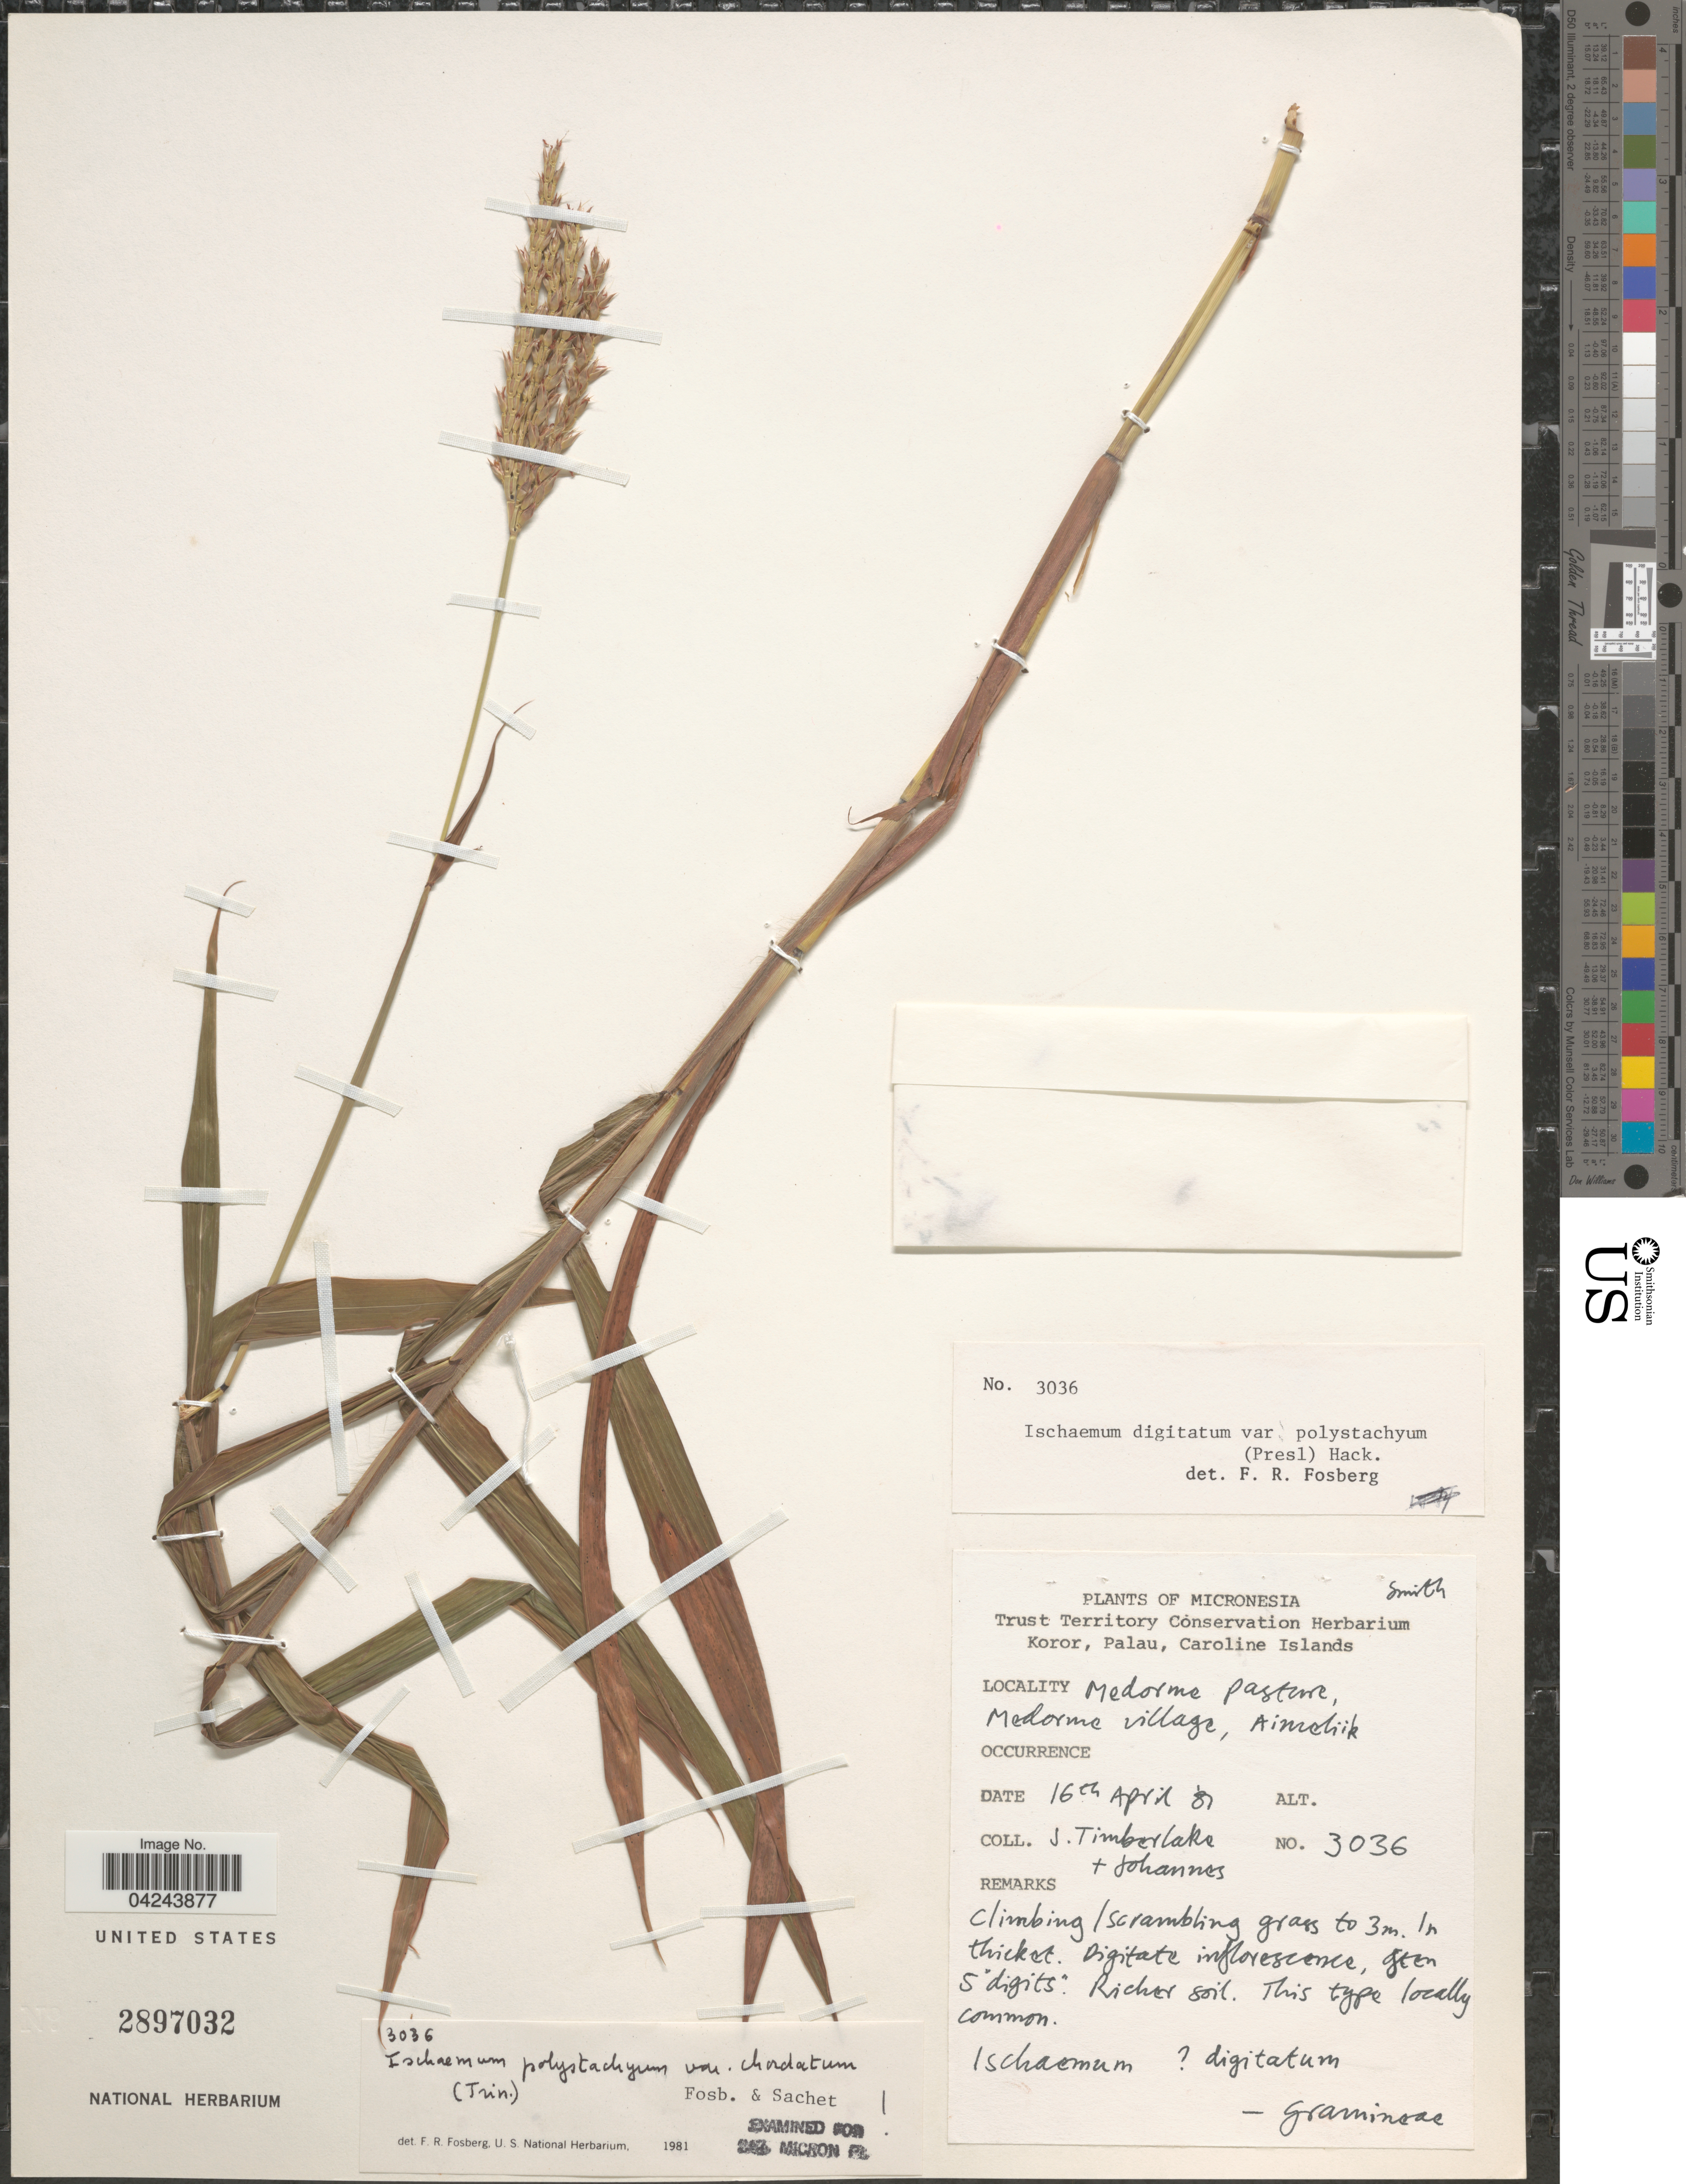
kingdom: Plantae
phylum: Tracheophyta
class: Liliopsida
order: Poales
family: Poaceae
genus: Ischaemum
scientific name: Ischaemum polystachyum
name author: J. Presl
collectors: J. Timberlake & -. Johannes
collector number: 3036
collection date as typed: Transcribed d/m/y: 16/4/81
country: Palau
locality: Micronesia. Koror, Palau, Caroline Islands. Medorme pasture, Medorme village, Aimeliik.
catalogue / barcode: US 2897032